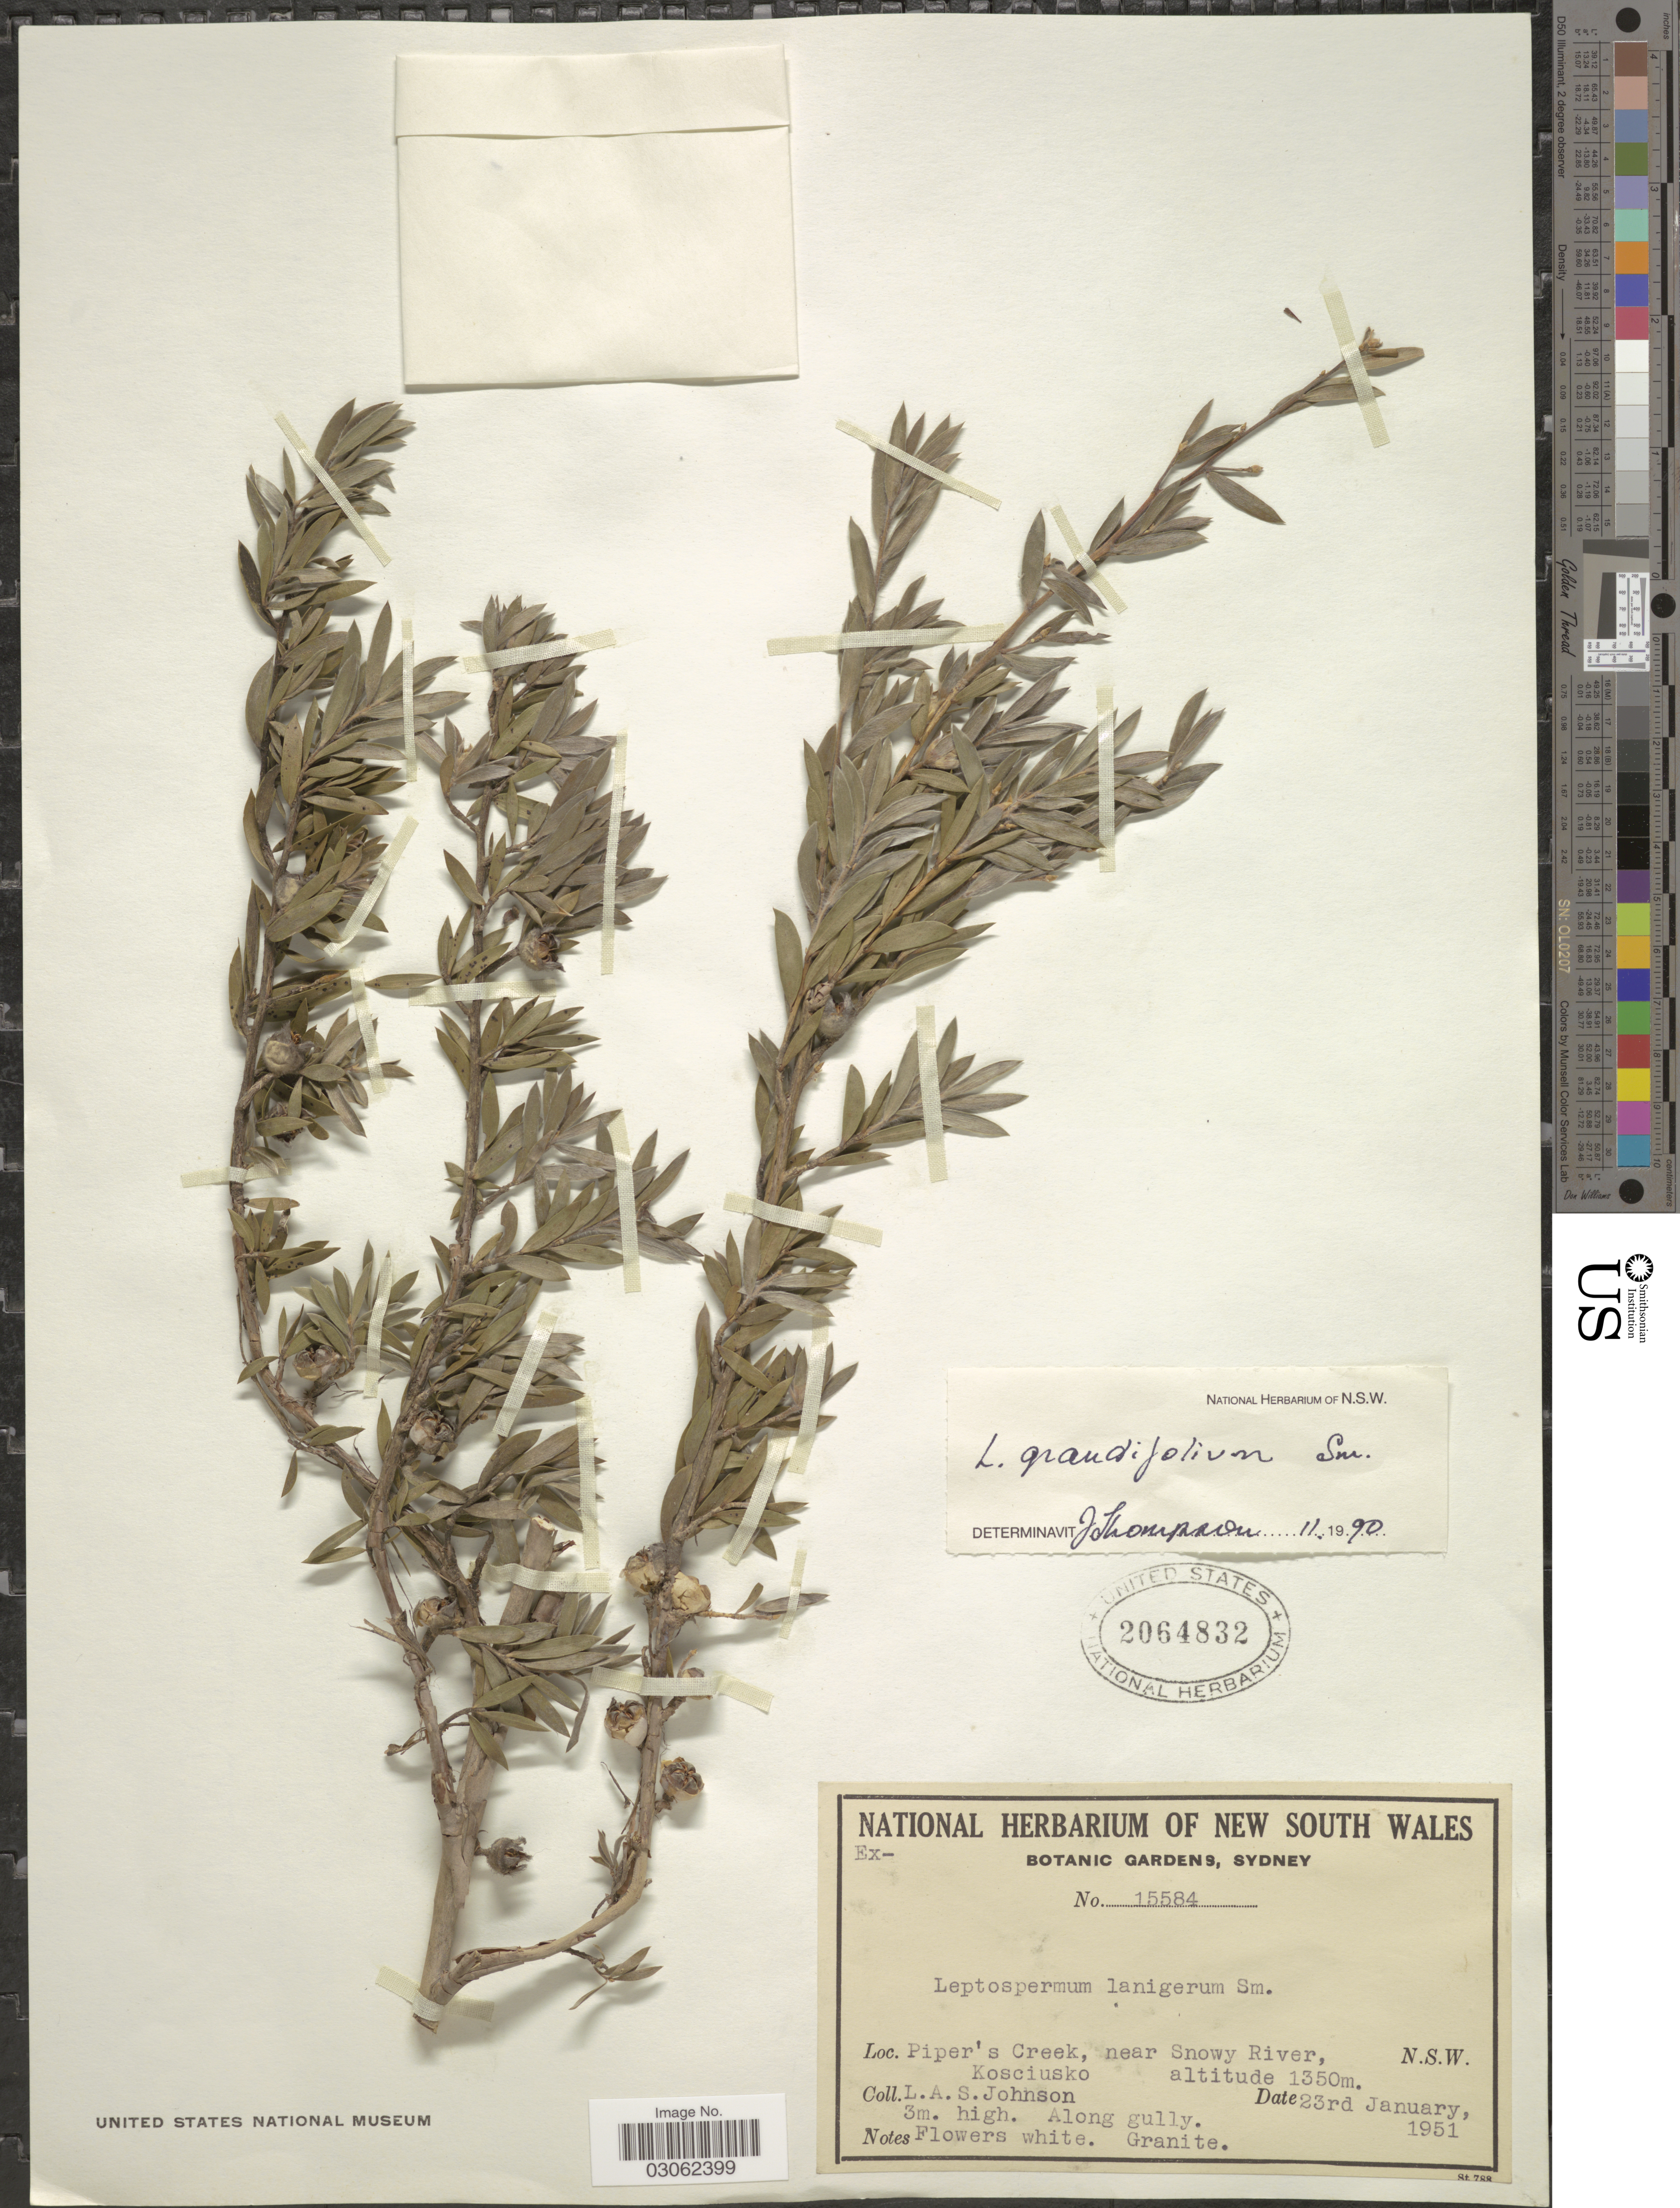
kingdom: Plantae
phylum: Tracheophyta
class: Magnoliopsida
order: Myrtales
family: Myrtaceae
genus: Leptospermum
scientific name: Leptospermum grandifolium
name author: Sm.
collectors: L. A. S. Johnson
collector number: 15584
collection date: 1951-01-23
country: Australia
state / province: New South Wales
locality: Piper's Creek, near Snowy River, Kosciusko. N.S.W.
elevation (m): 1350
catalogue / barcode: US 2064832